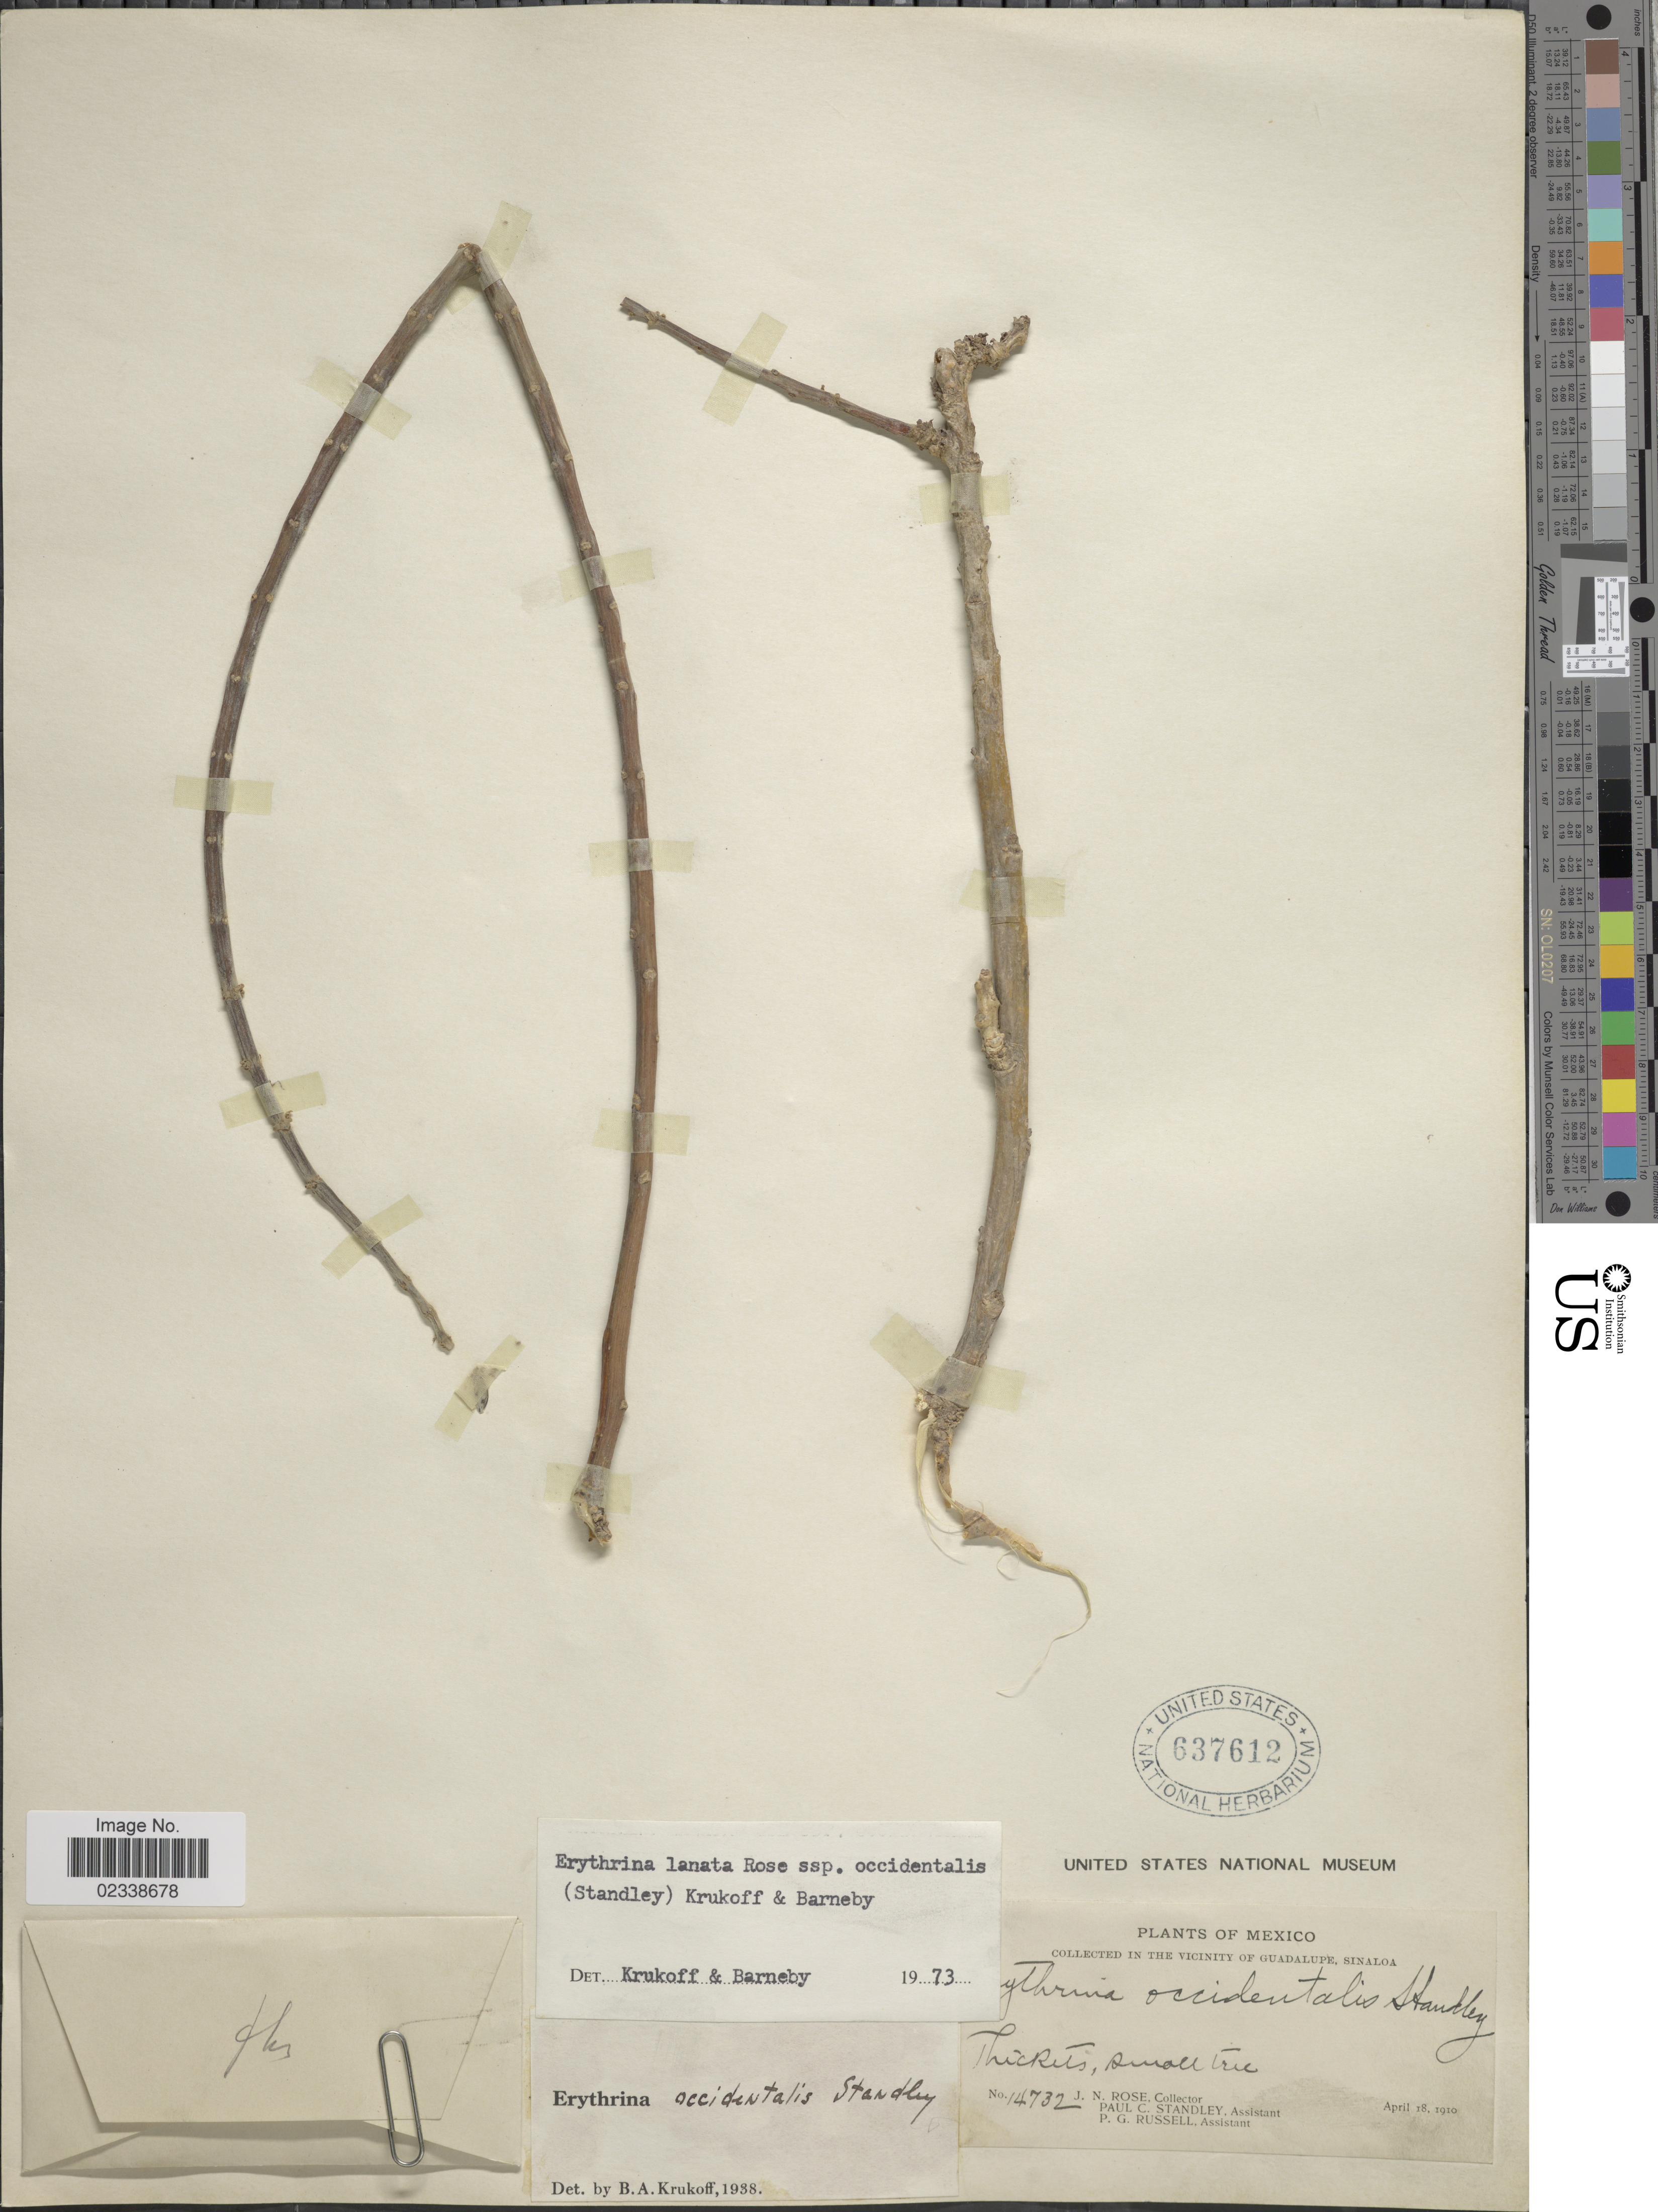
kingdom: Plantae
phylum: Tracheophyta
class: Magnoliopsida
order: Fabales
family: Fabaceae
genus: Erythrina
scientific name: Erythrina lanata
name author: Rose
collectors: J. N. Rose, P. C. Standley & P. G. Russell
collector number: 14732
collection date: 1910-04-18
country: Mexico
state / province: Sinaloa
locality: Vicinity of Guadalupe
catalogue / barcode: US 637612